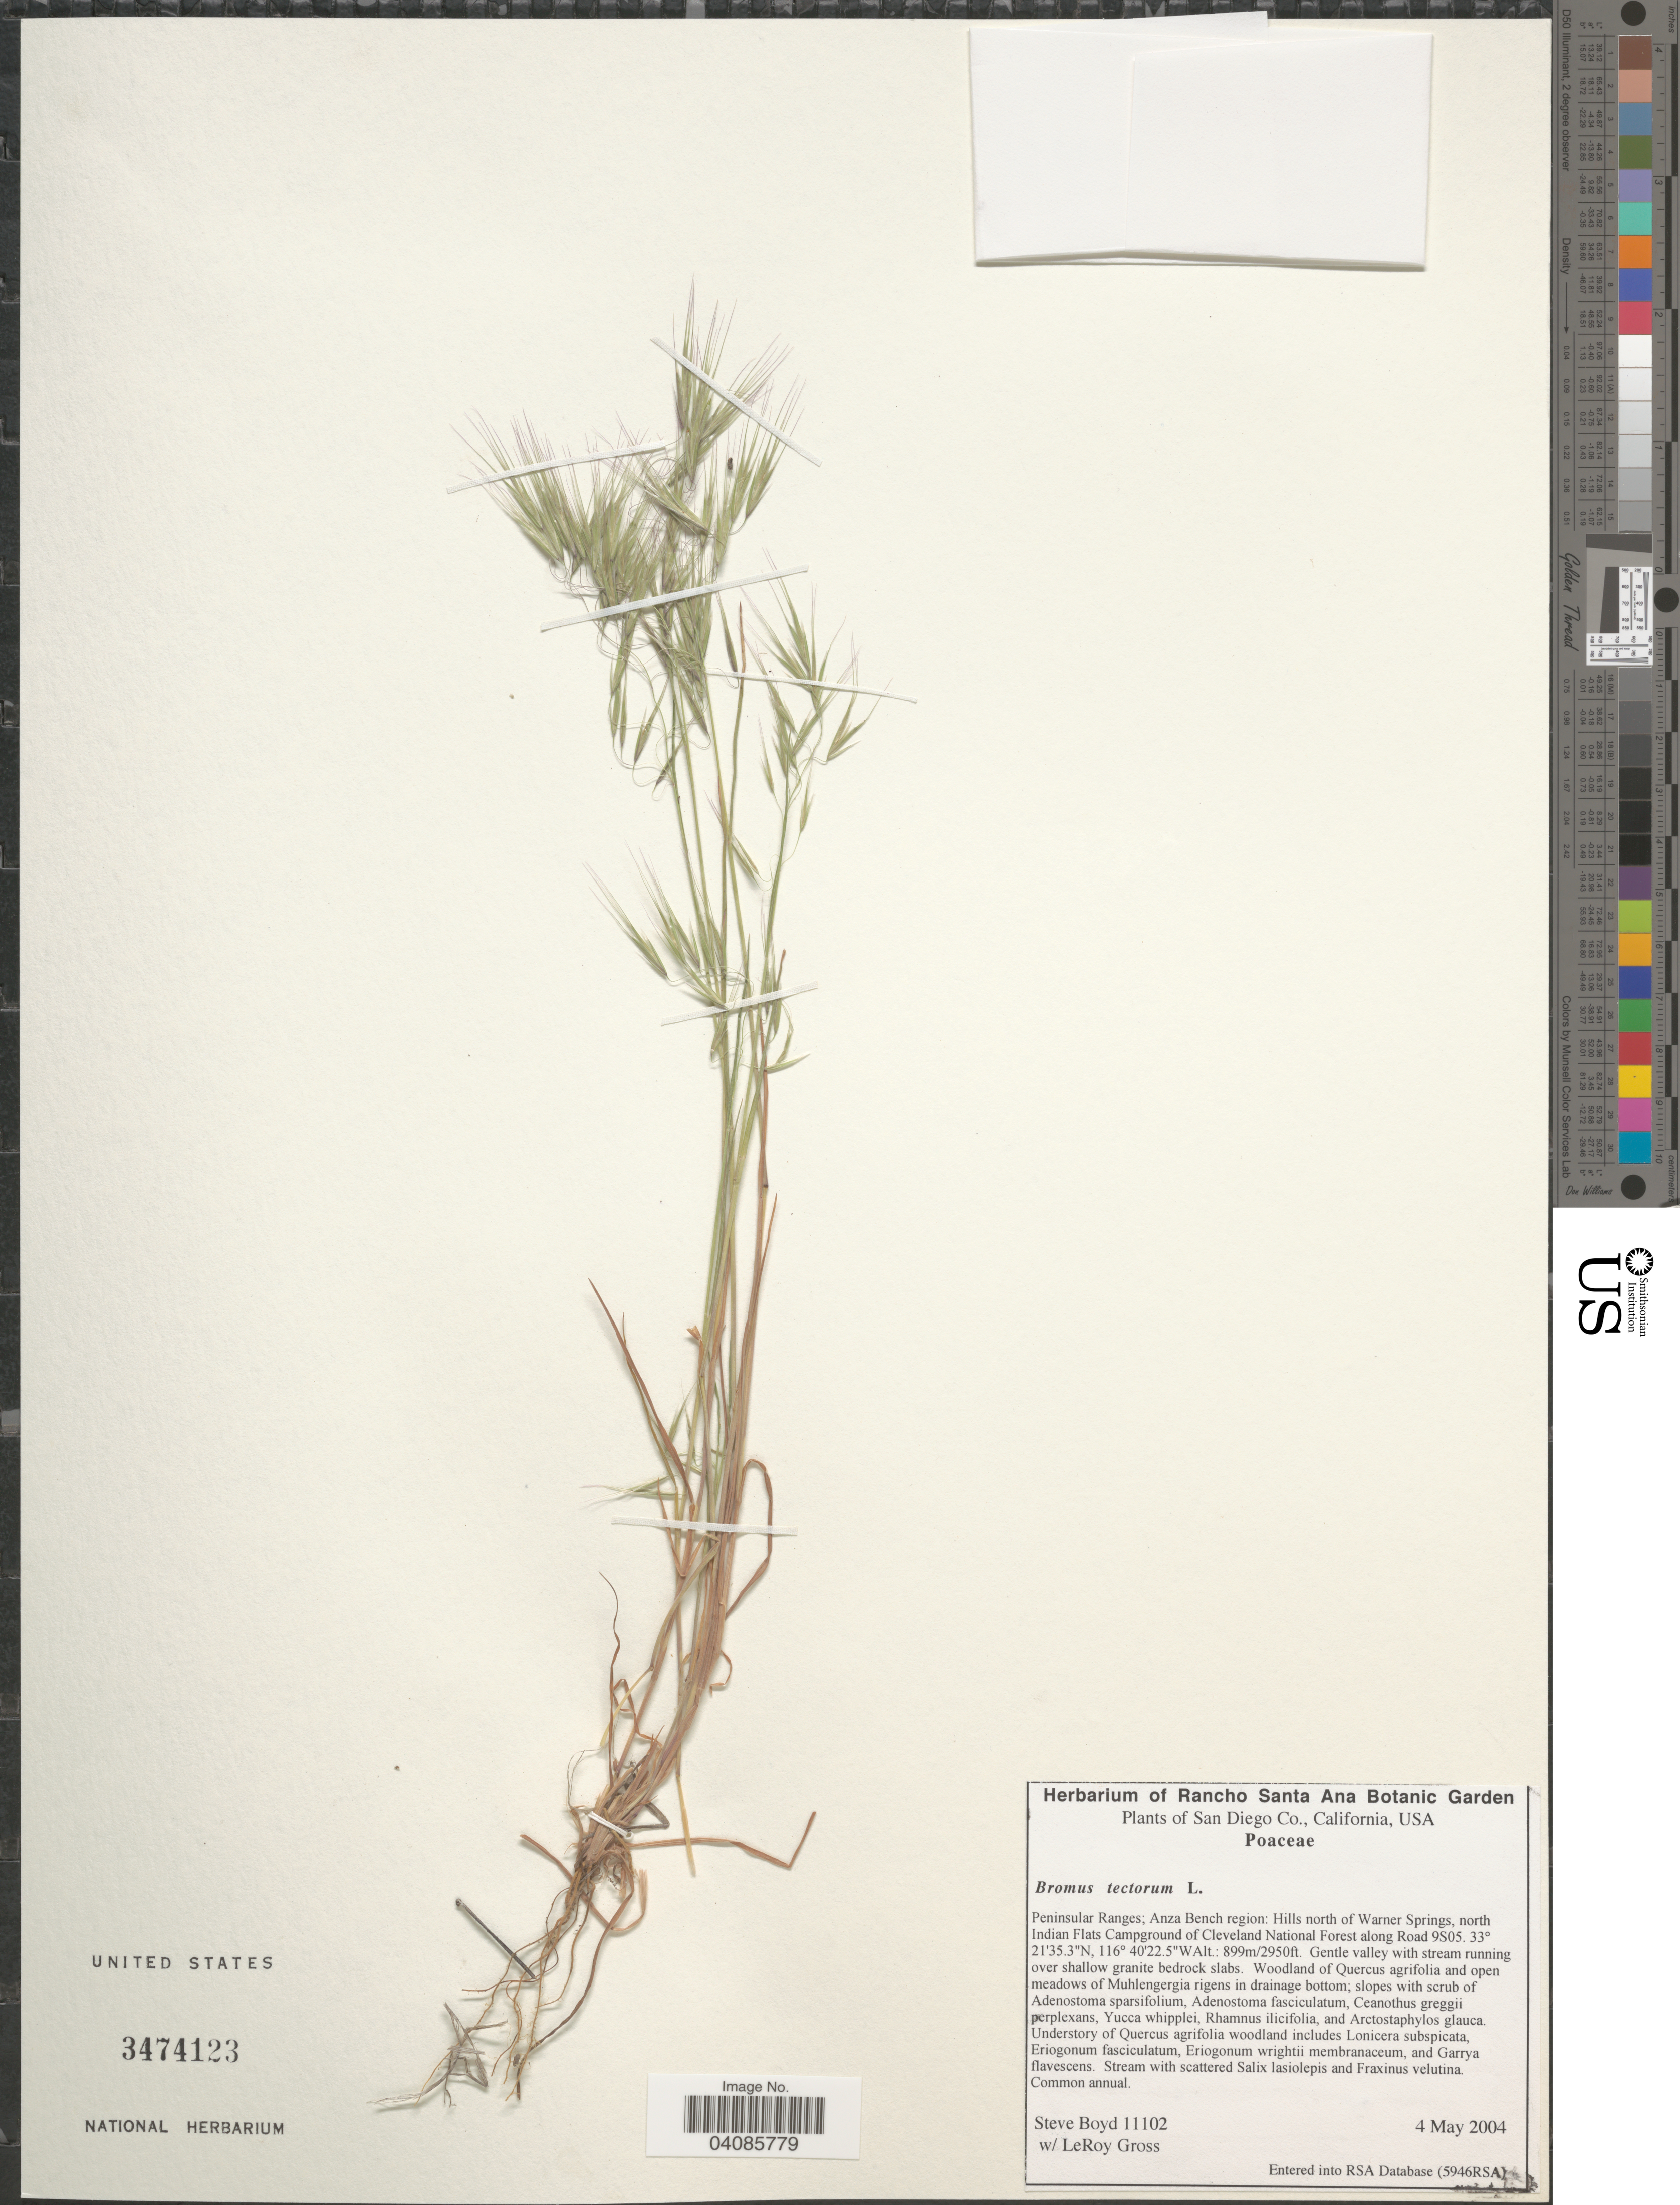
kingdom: Plantae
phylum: Tracheophyta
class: Liliopsida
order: Poales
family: Poaceae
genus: Bromus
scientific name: Bromus tectorum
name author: L.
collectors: S. Boyd & L. Gross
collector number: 11102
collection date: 2004-05-04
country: United States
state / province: California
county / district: San Diego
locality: San Diego Co. Peninsular Ranges; Anza Bench region: Hills north of Warner Springs, north Indian Flats Campground of Cleveland National Forest along Road. Gentle valley with stream running over shallow granite bedrocks slabs. Woodland of Quercus agrifolia and open meadows of Muhlengergia rigens in drainage bottom.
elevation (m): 899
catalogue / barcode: US 3474123